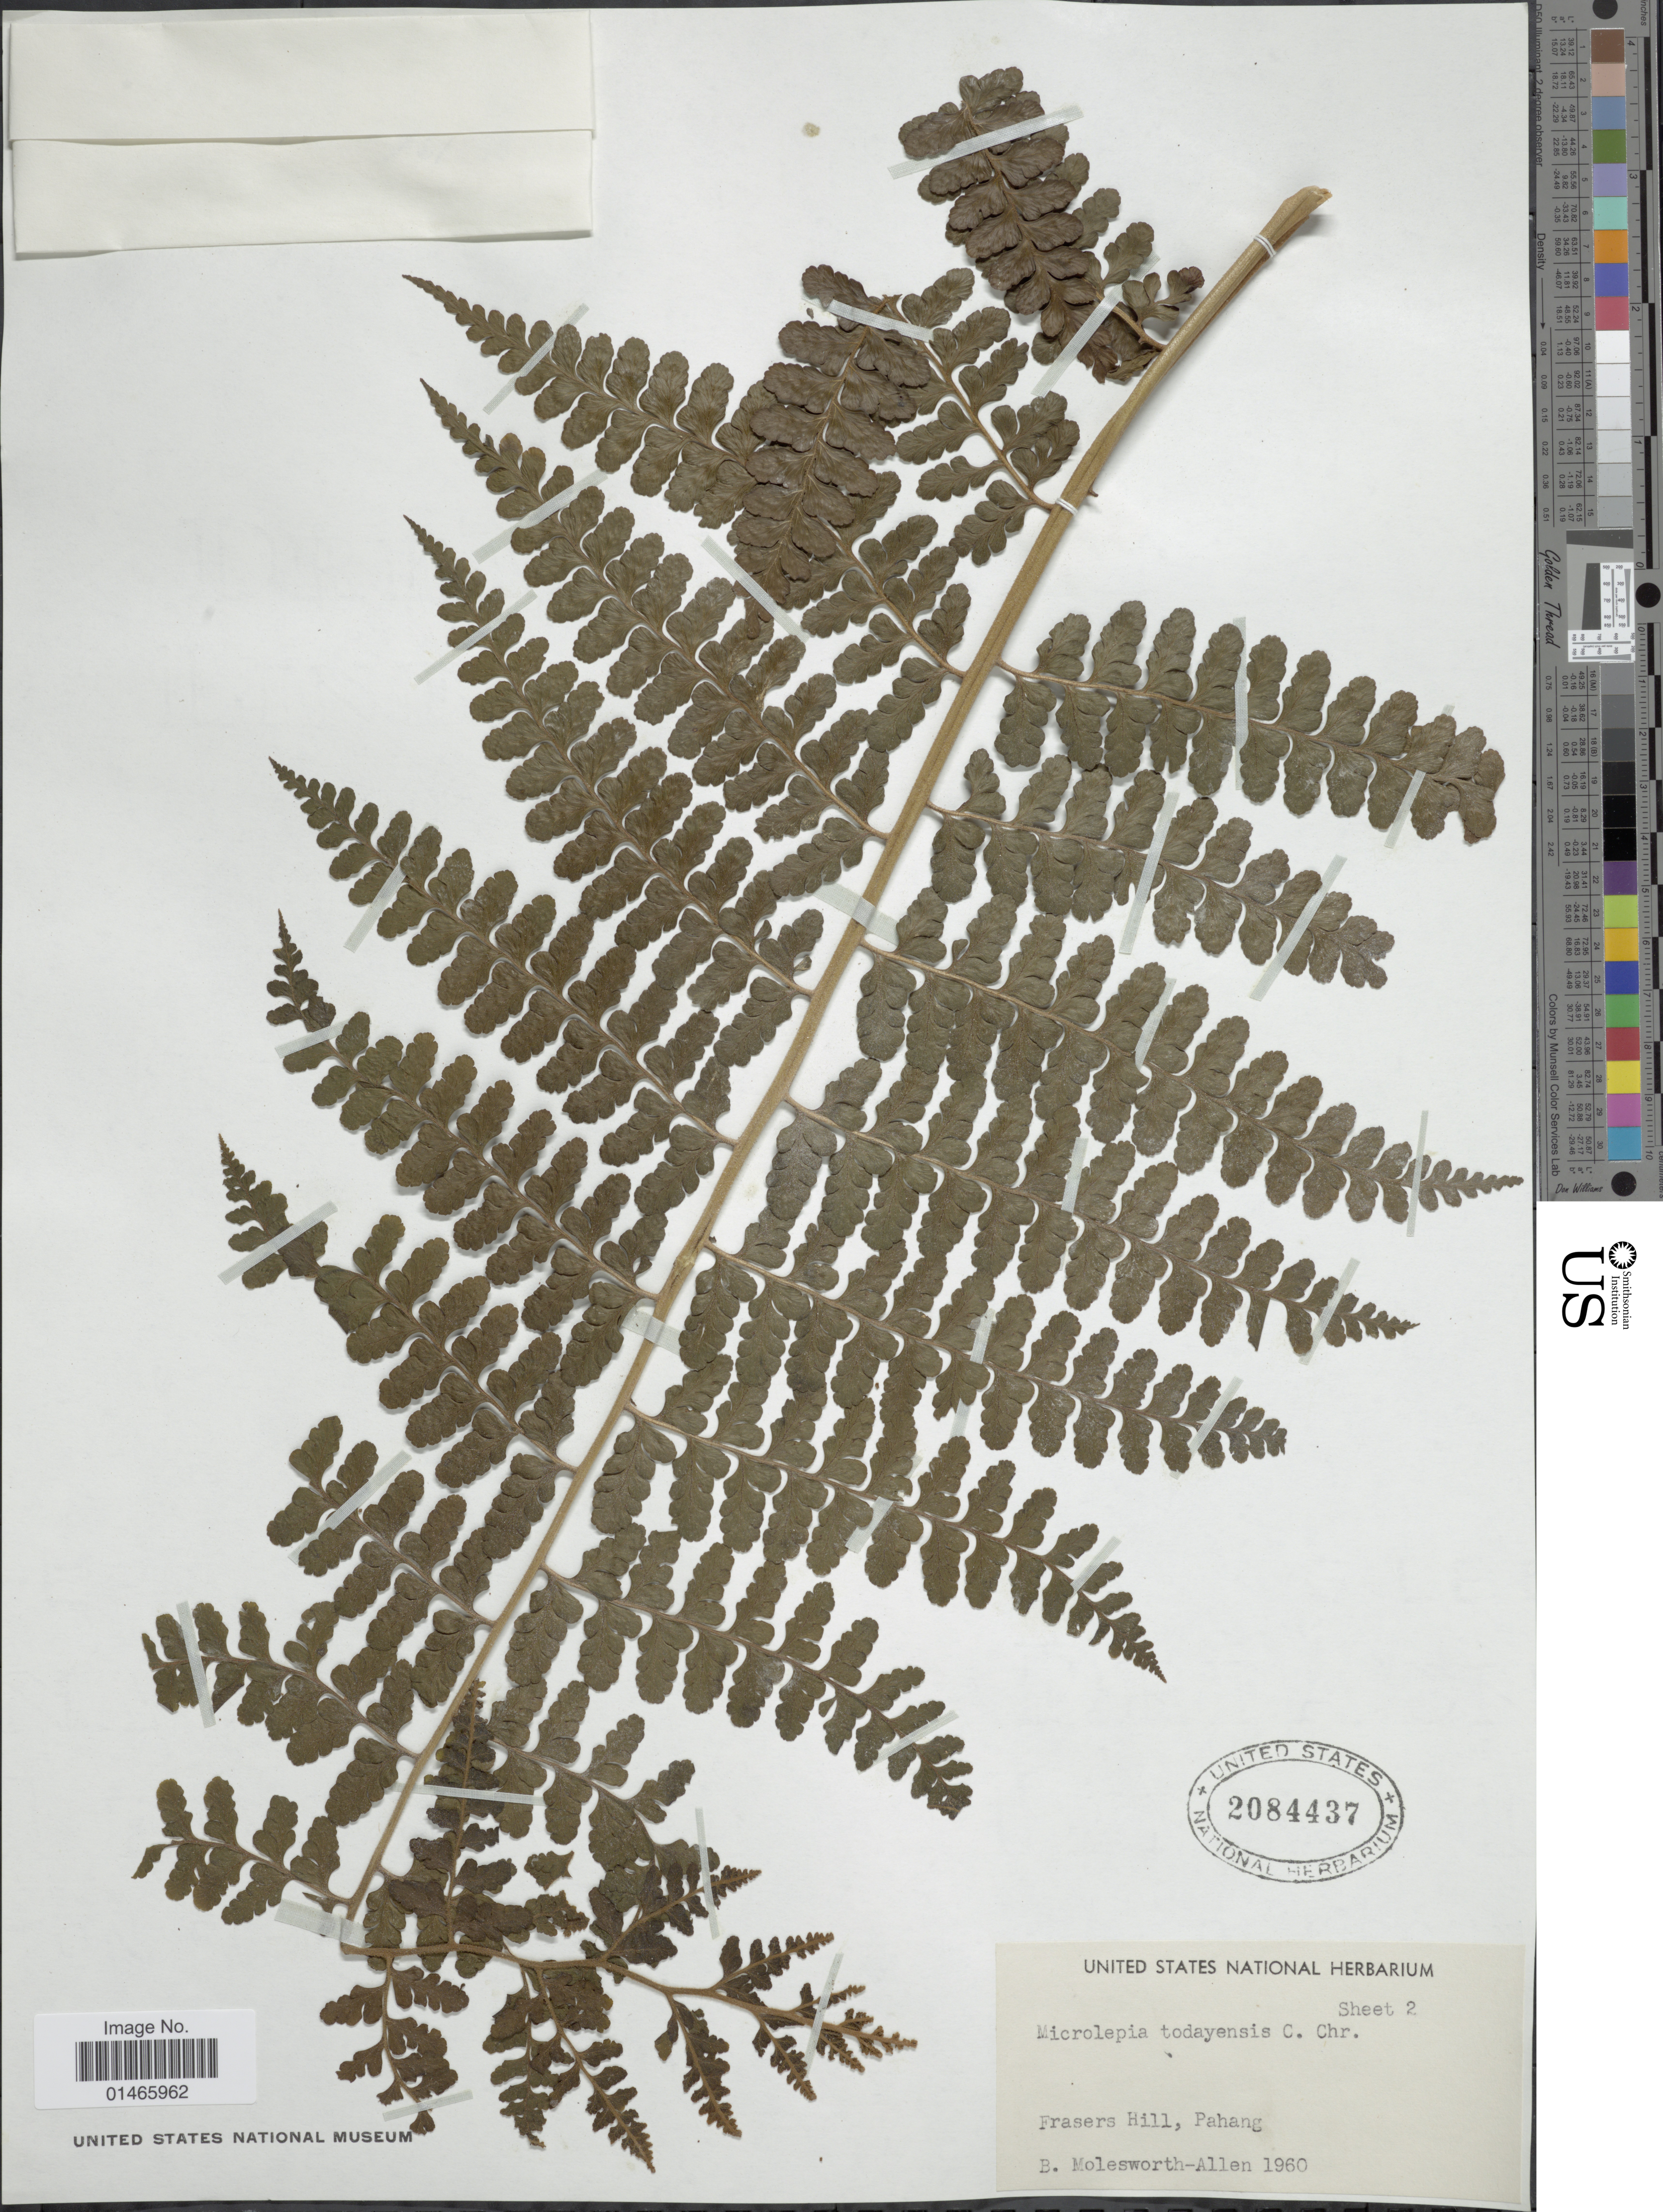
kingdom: Plantae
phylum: Tracheophyta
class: Polypodiopsida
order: Polypodiales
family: Dennstaedtiaceae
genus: Microlepia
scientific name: Microlepia todayensis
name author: Christ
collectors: B. E. G. Molesworth-Allen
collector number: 1960?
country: Malaysia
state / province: Pahang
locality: Frasers Hill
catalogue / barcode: US 2084437